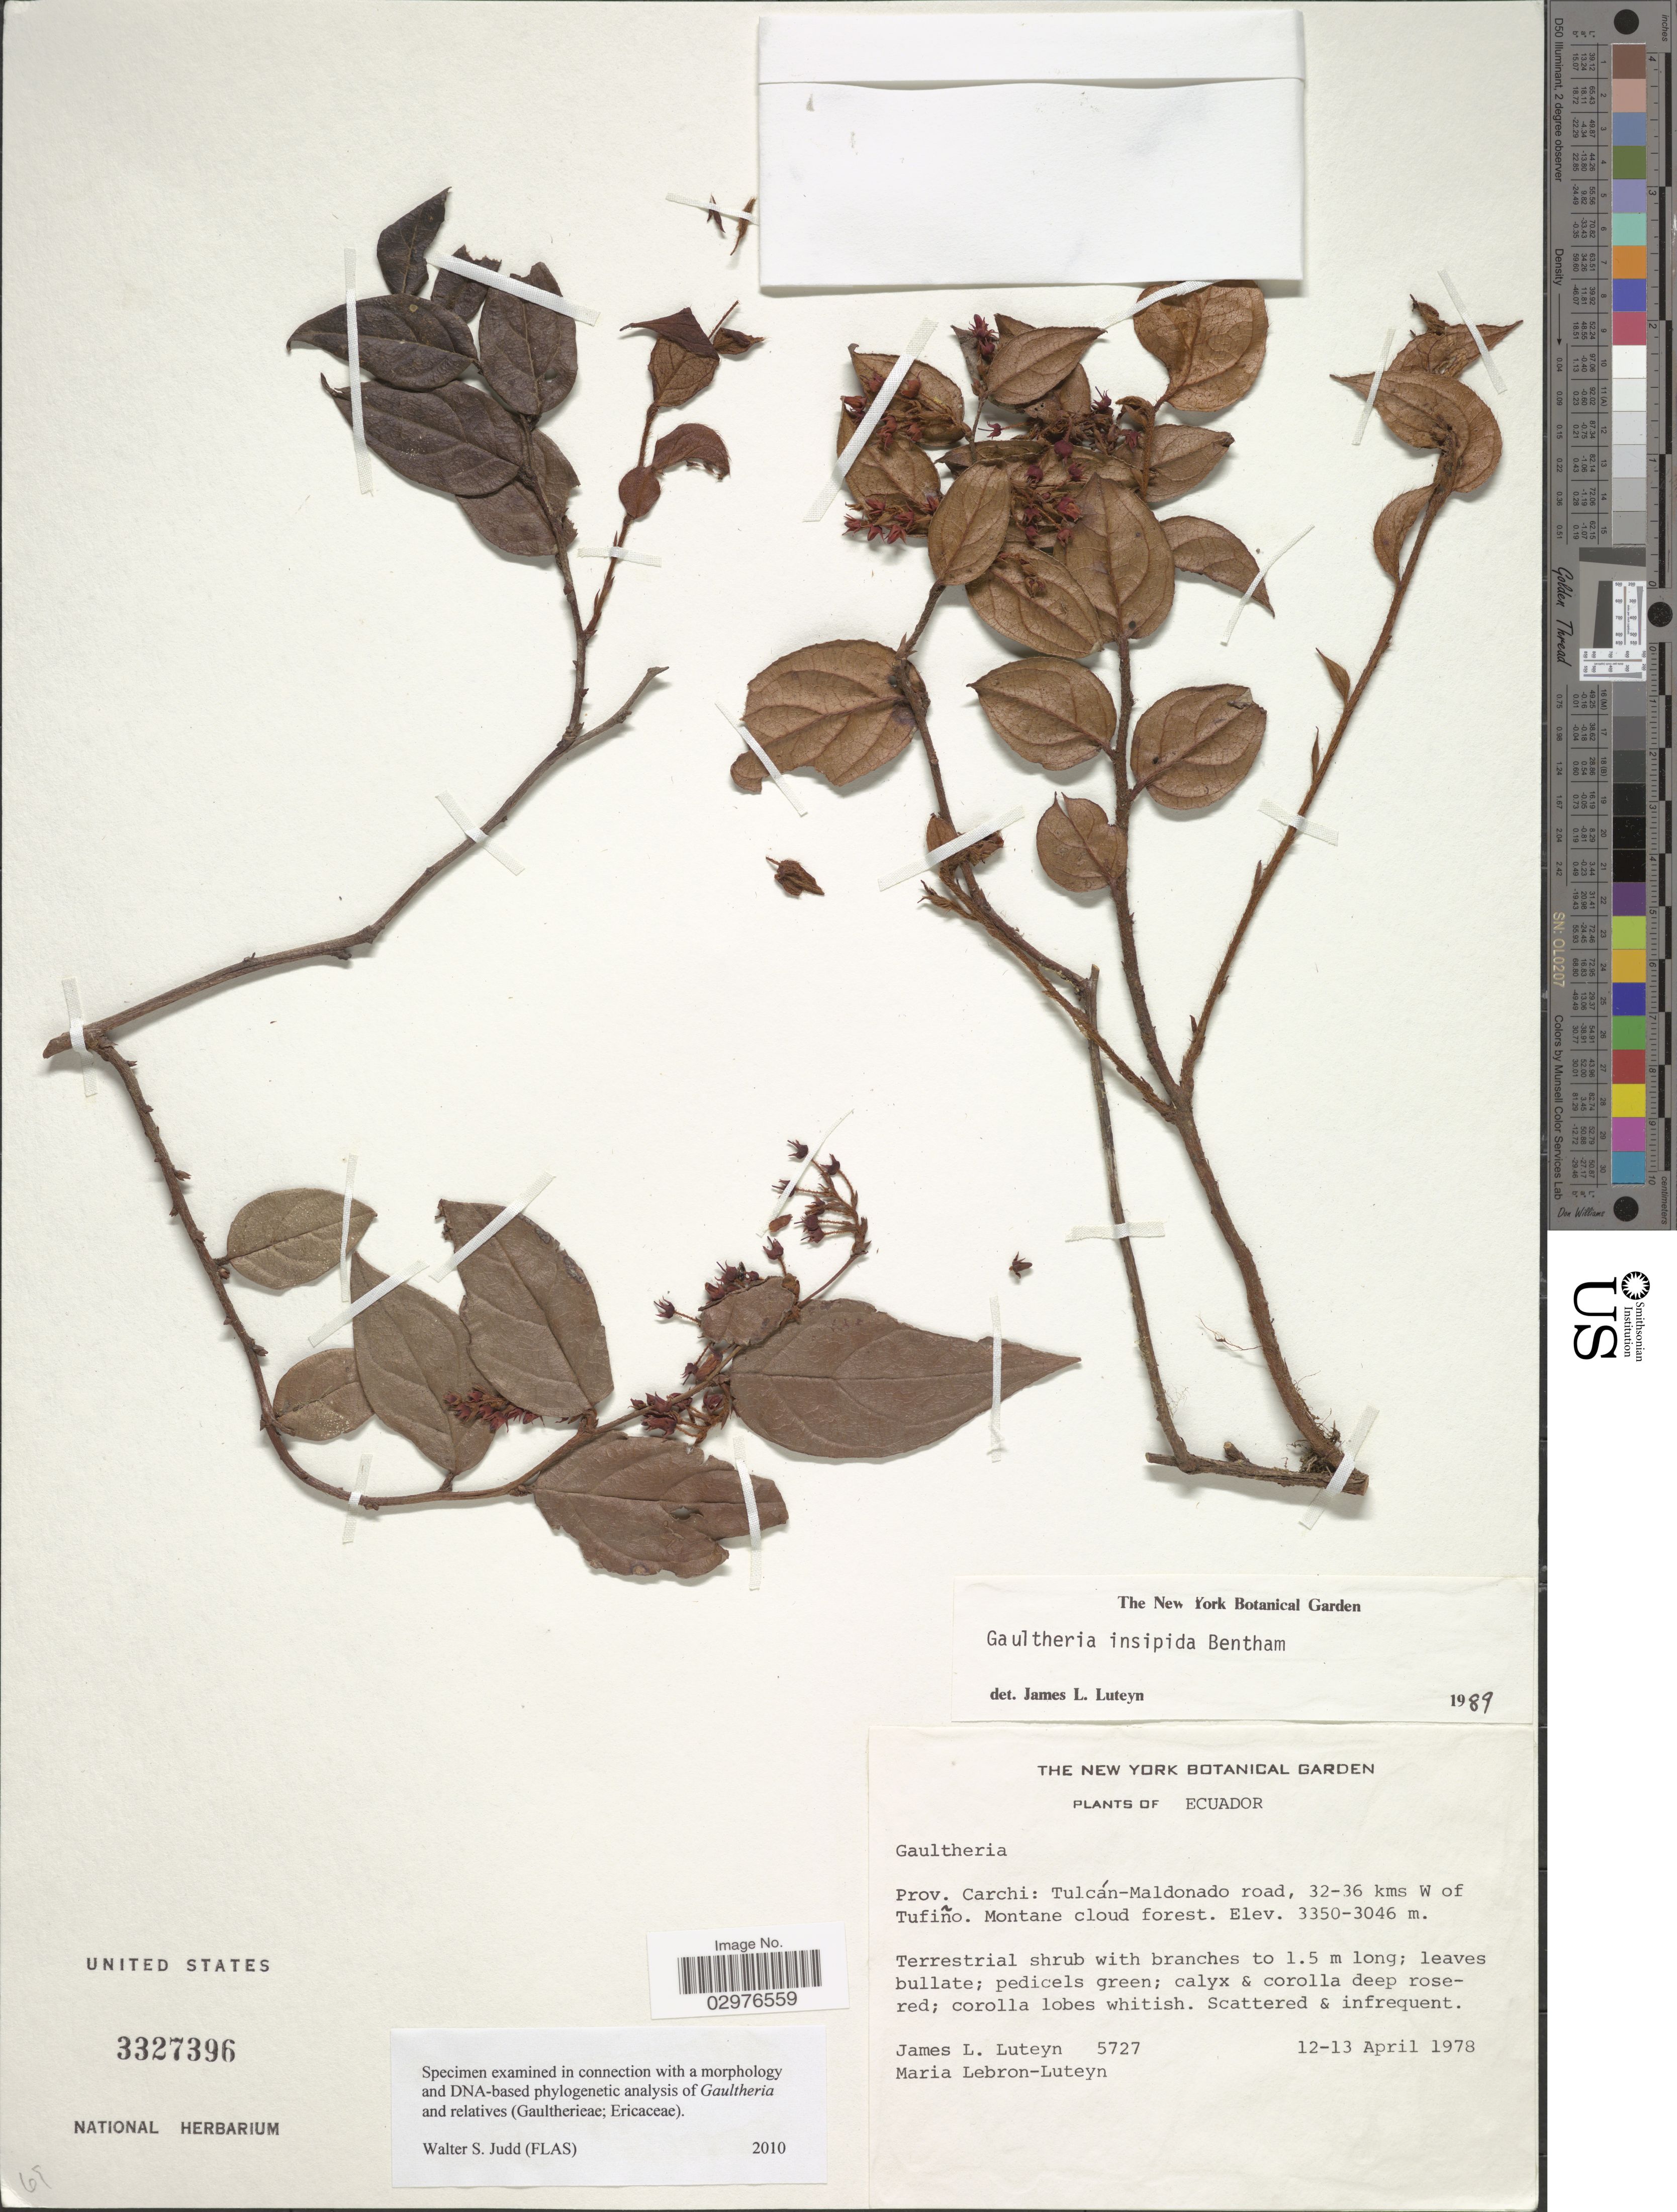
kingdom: Plantae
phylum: Tracheophyta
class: Magnoliopsida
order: Ericales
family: Ericaceae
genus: Gaultheria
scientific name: Gaultheria insipida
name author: Benth.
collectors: J. Luteyn & M. L. Lebrón-Luteyn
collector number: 5727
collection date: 1978-04-12/1978-04-13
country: Ecuador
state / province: Carchi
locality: Tulcán-Maldonado road, 32-36 kms W of Tufiño.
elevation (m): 3046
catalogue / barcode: US 3327396